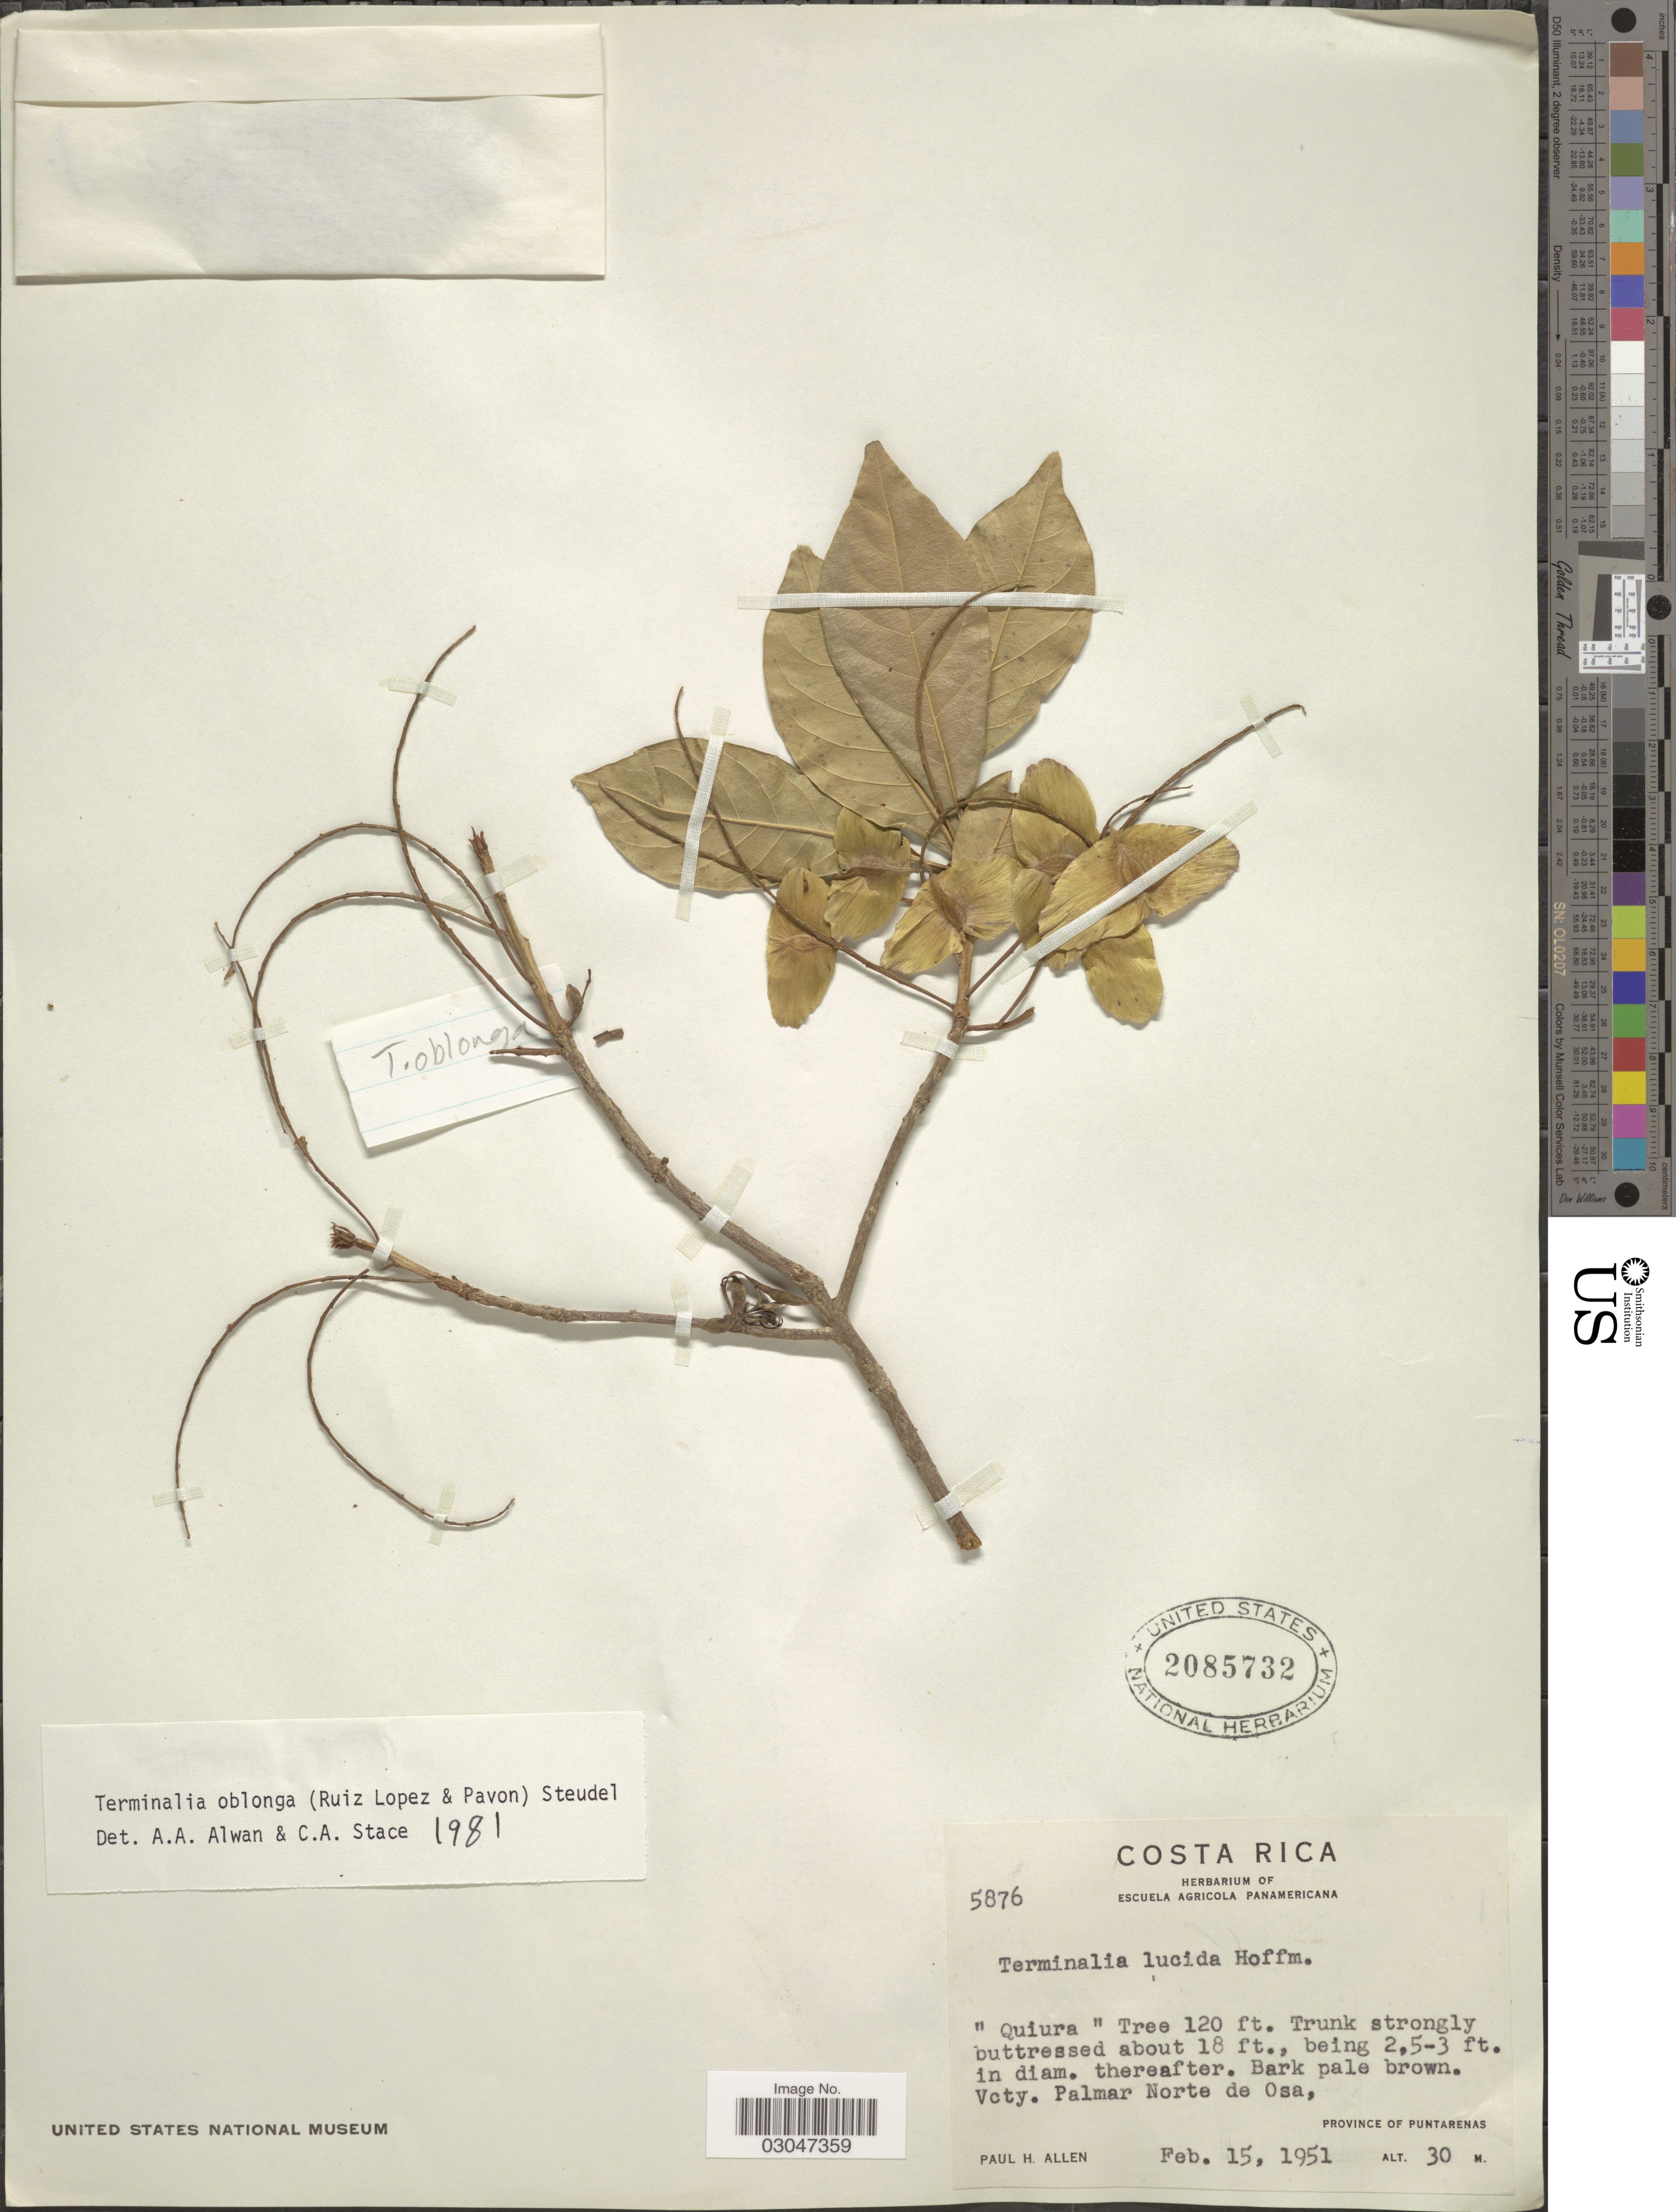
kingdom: Plantae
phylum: Tracheophyta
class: Magnoliopsida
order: Myrtales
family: Combretaceae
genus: Terminalia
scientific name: Terminalia oblonga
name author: (Ruiz & Pav.) Steud.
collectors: P. H. Allen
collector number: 5876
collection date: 1951-02-15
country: Costa Rica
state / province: Puntarenas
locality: Vcty. Palmar Norte de Osa.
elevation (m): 30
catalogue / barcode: US 2085732